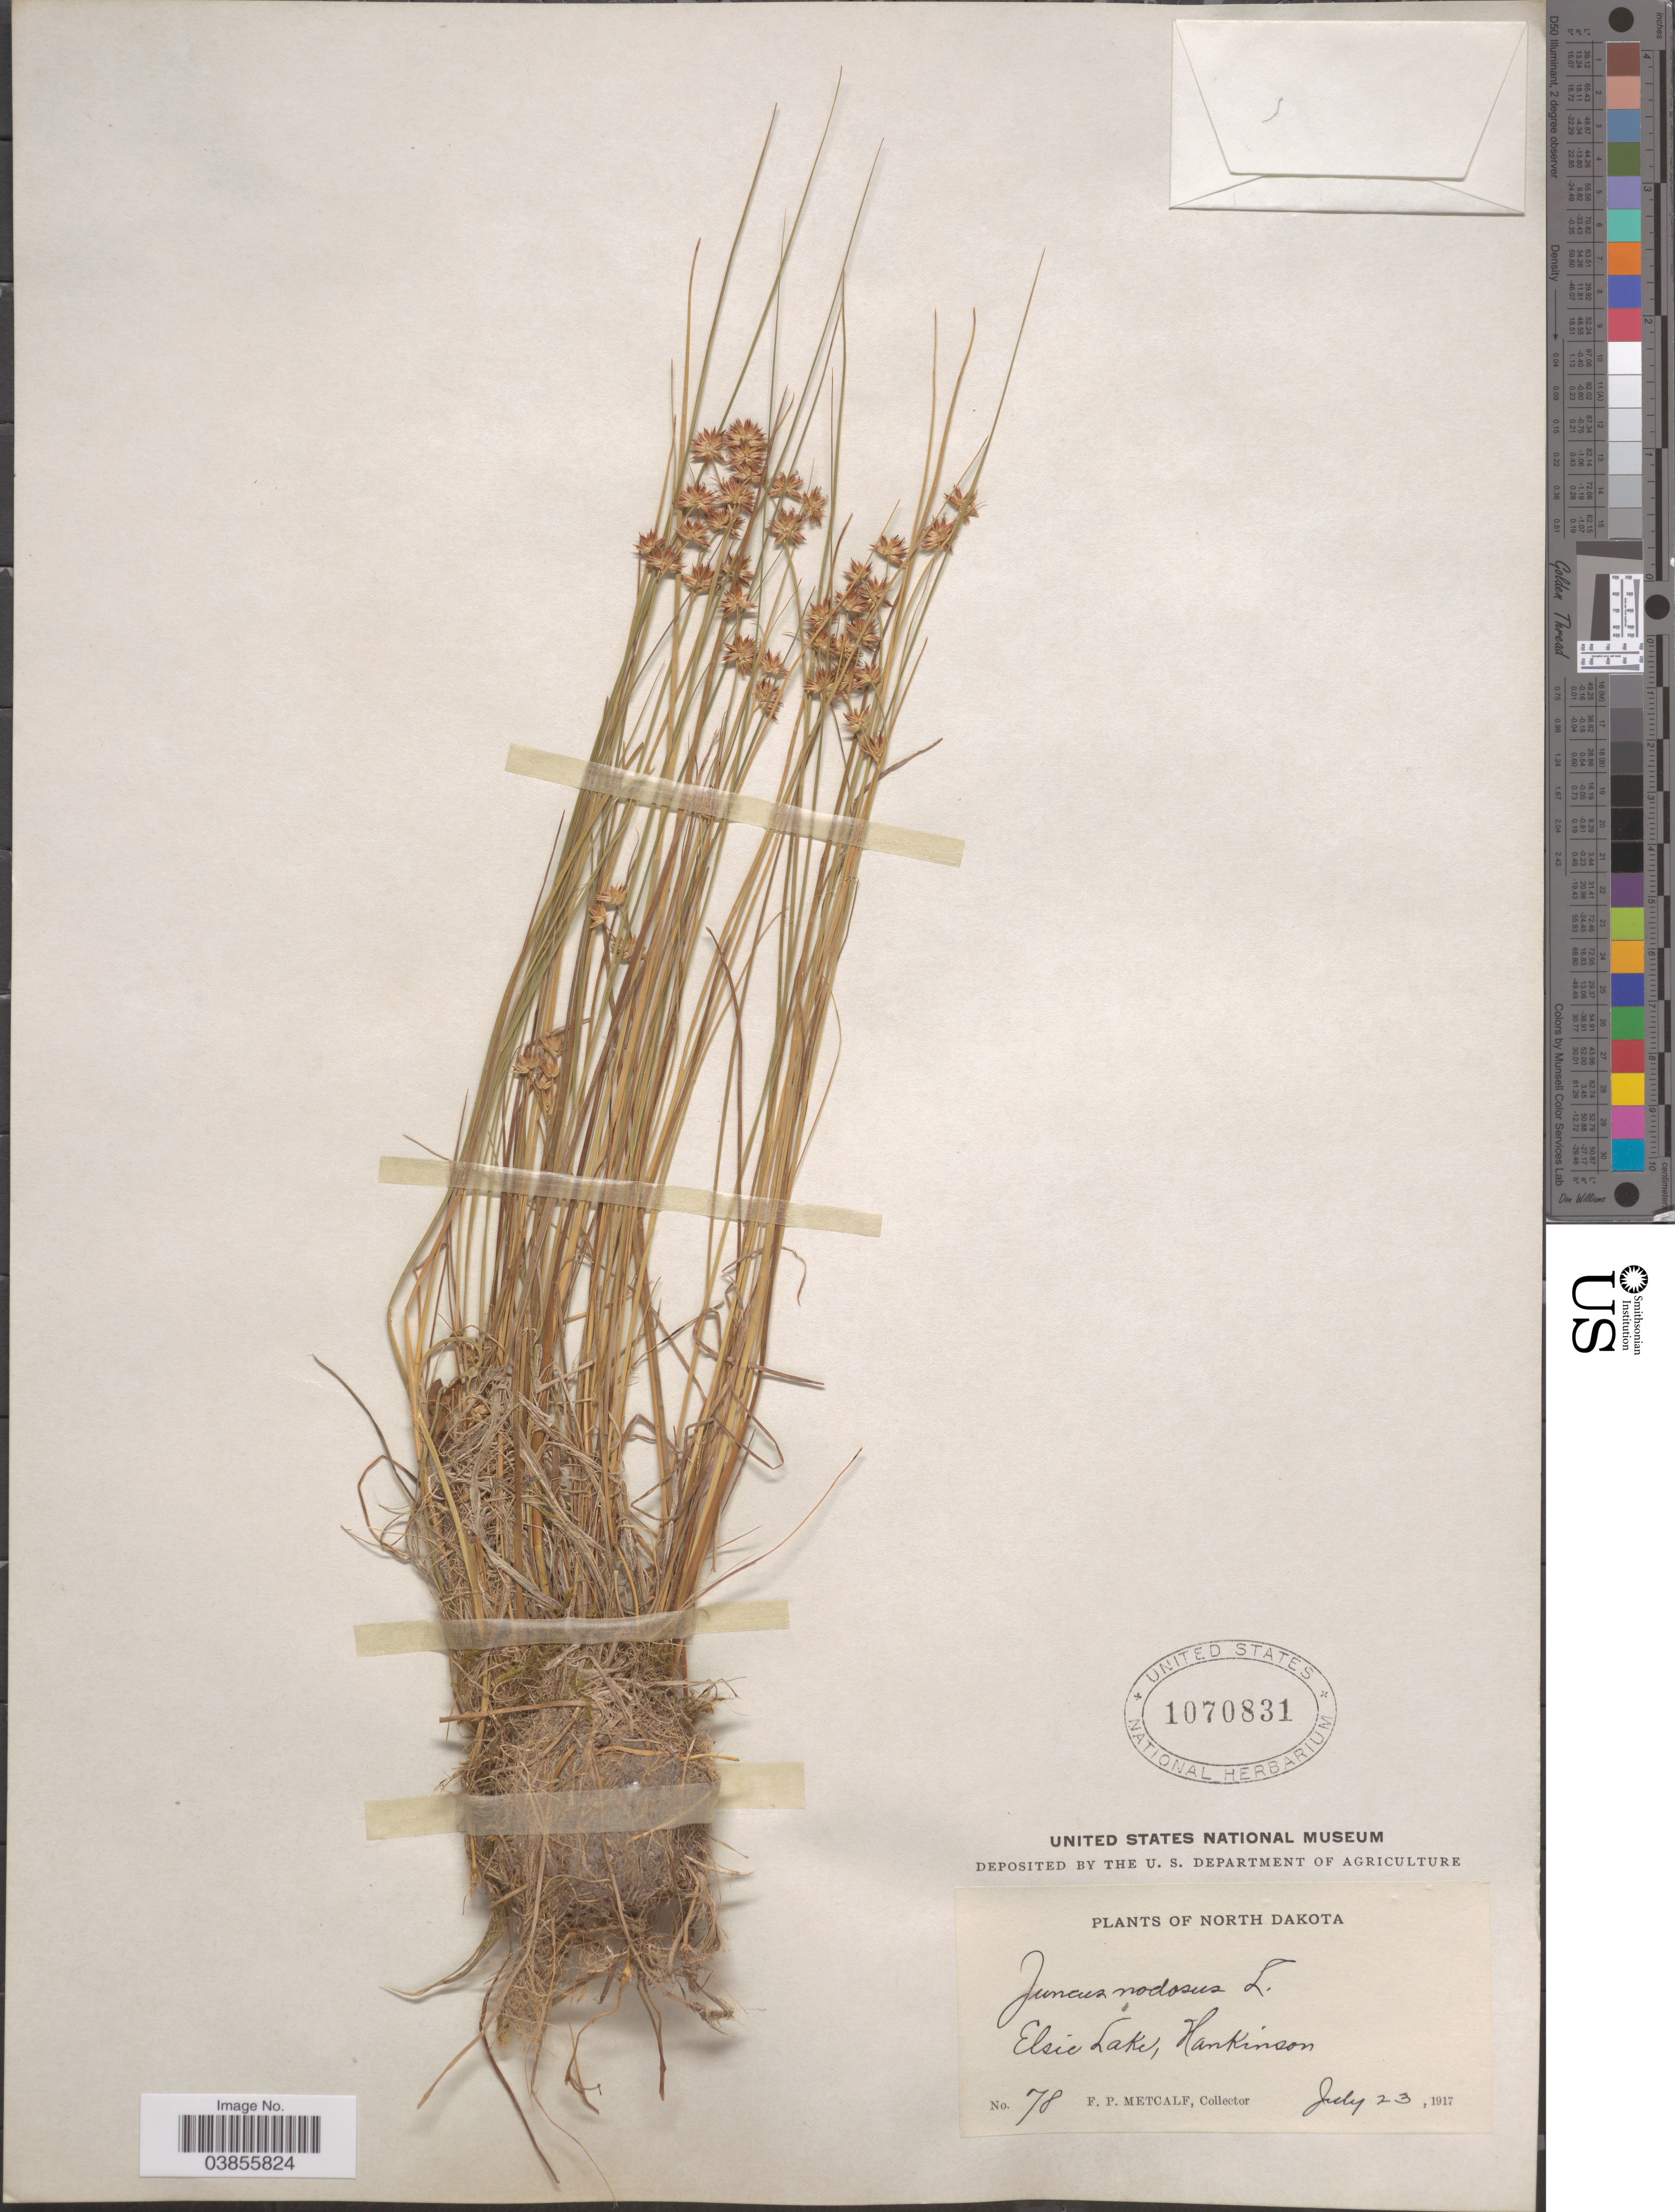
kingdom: Plantae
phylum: Tracheophyta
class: Liliopsida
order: Poales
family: Juncaceae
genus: Juncus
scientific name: Juncus nodosus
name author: L.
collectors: F. Metcalf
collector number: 78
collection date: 1917-07-23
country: United States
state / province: North Dakota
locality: Elsie Lake, Hankinson.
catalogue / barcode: US 1070831